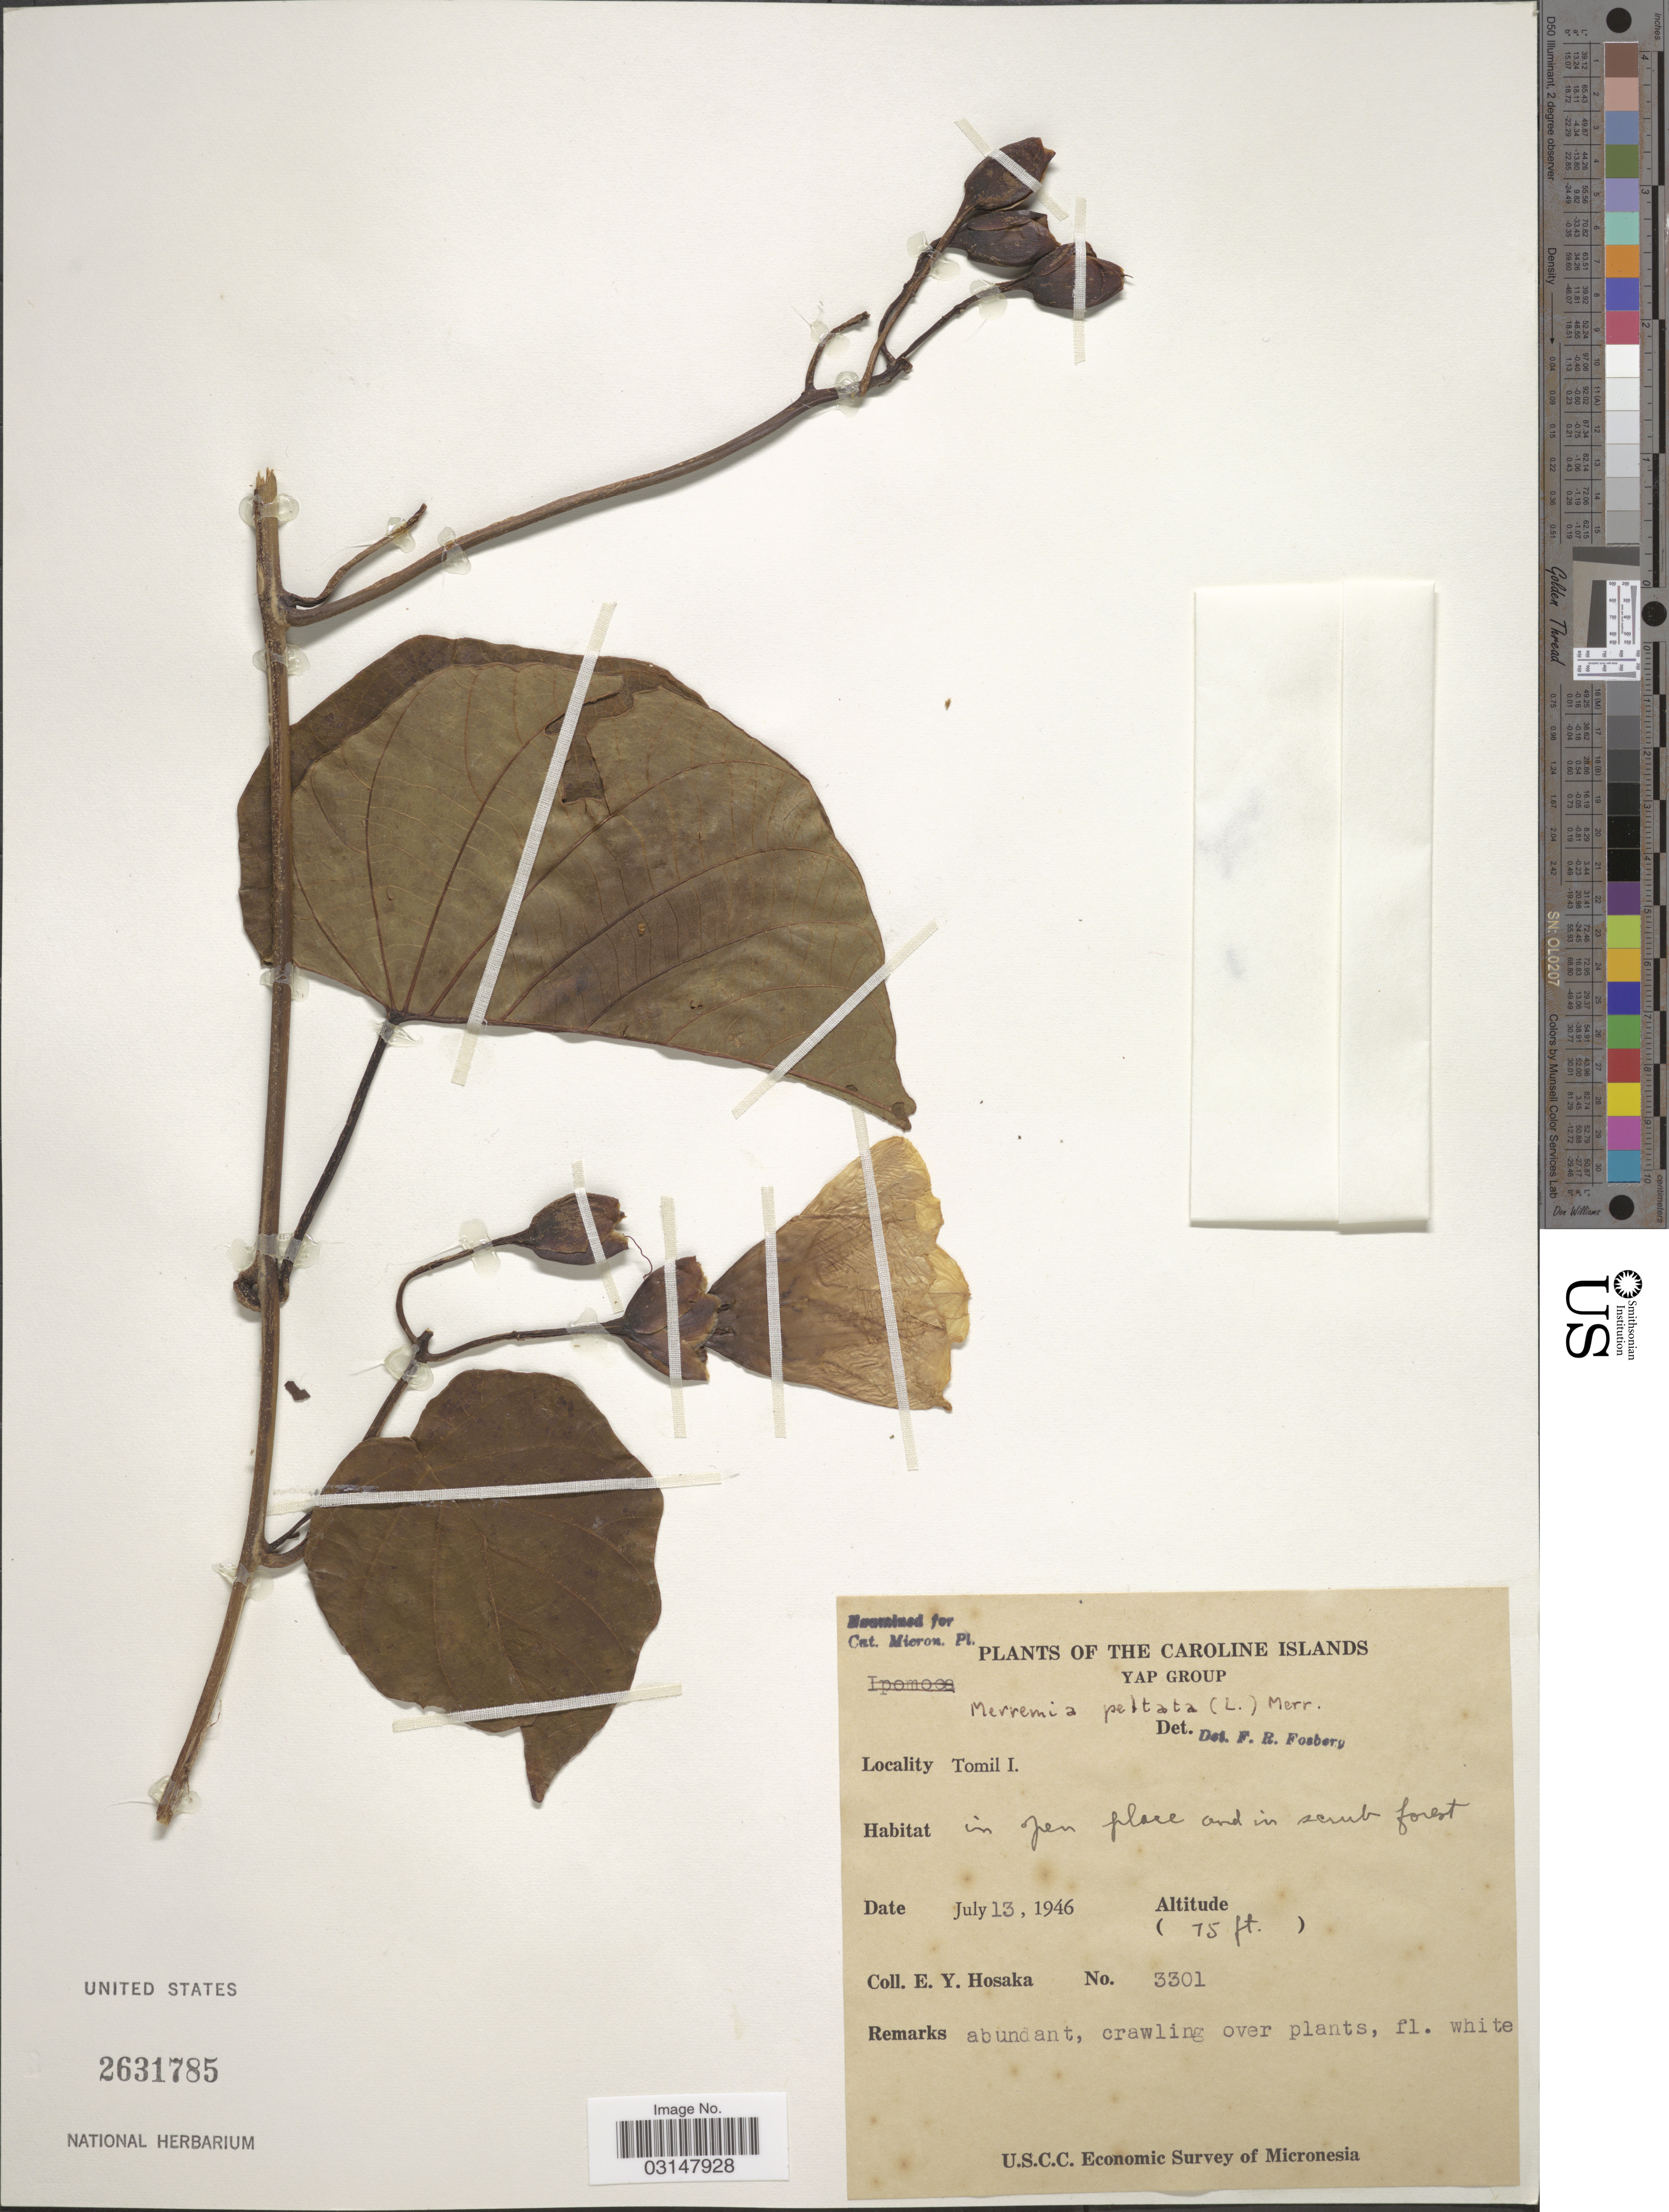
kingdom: Plantae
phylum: Tracheophyta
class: Magnoliopsida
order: Solanales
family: Convolvulaceae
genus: Decalobanthus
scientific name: Decalobanthus peltatus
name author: (L.) A. R. Simões & Staples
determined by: Wagner, W. L., (BOT), Smithsonian Institution - National Museum of Natural History (UNITED STATES)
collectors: E. Y. Hosaka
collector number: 3301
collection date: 1946-07-13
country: Micronesia, Federated States of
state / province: Yap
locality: The Caroline Islands. Yap Group. Tomil I.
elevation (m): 23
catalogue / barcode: US 2631785